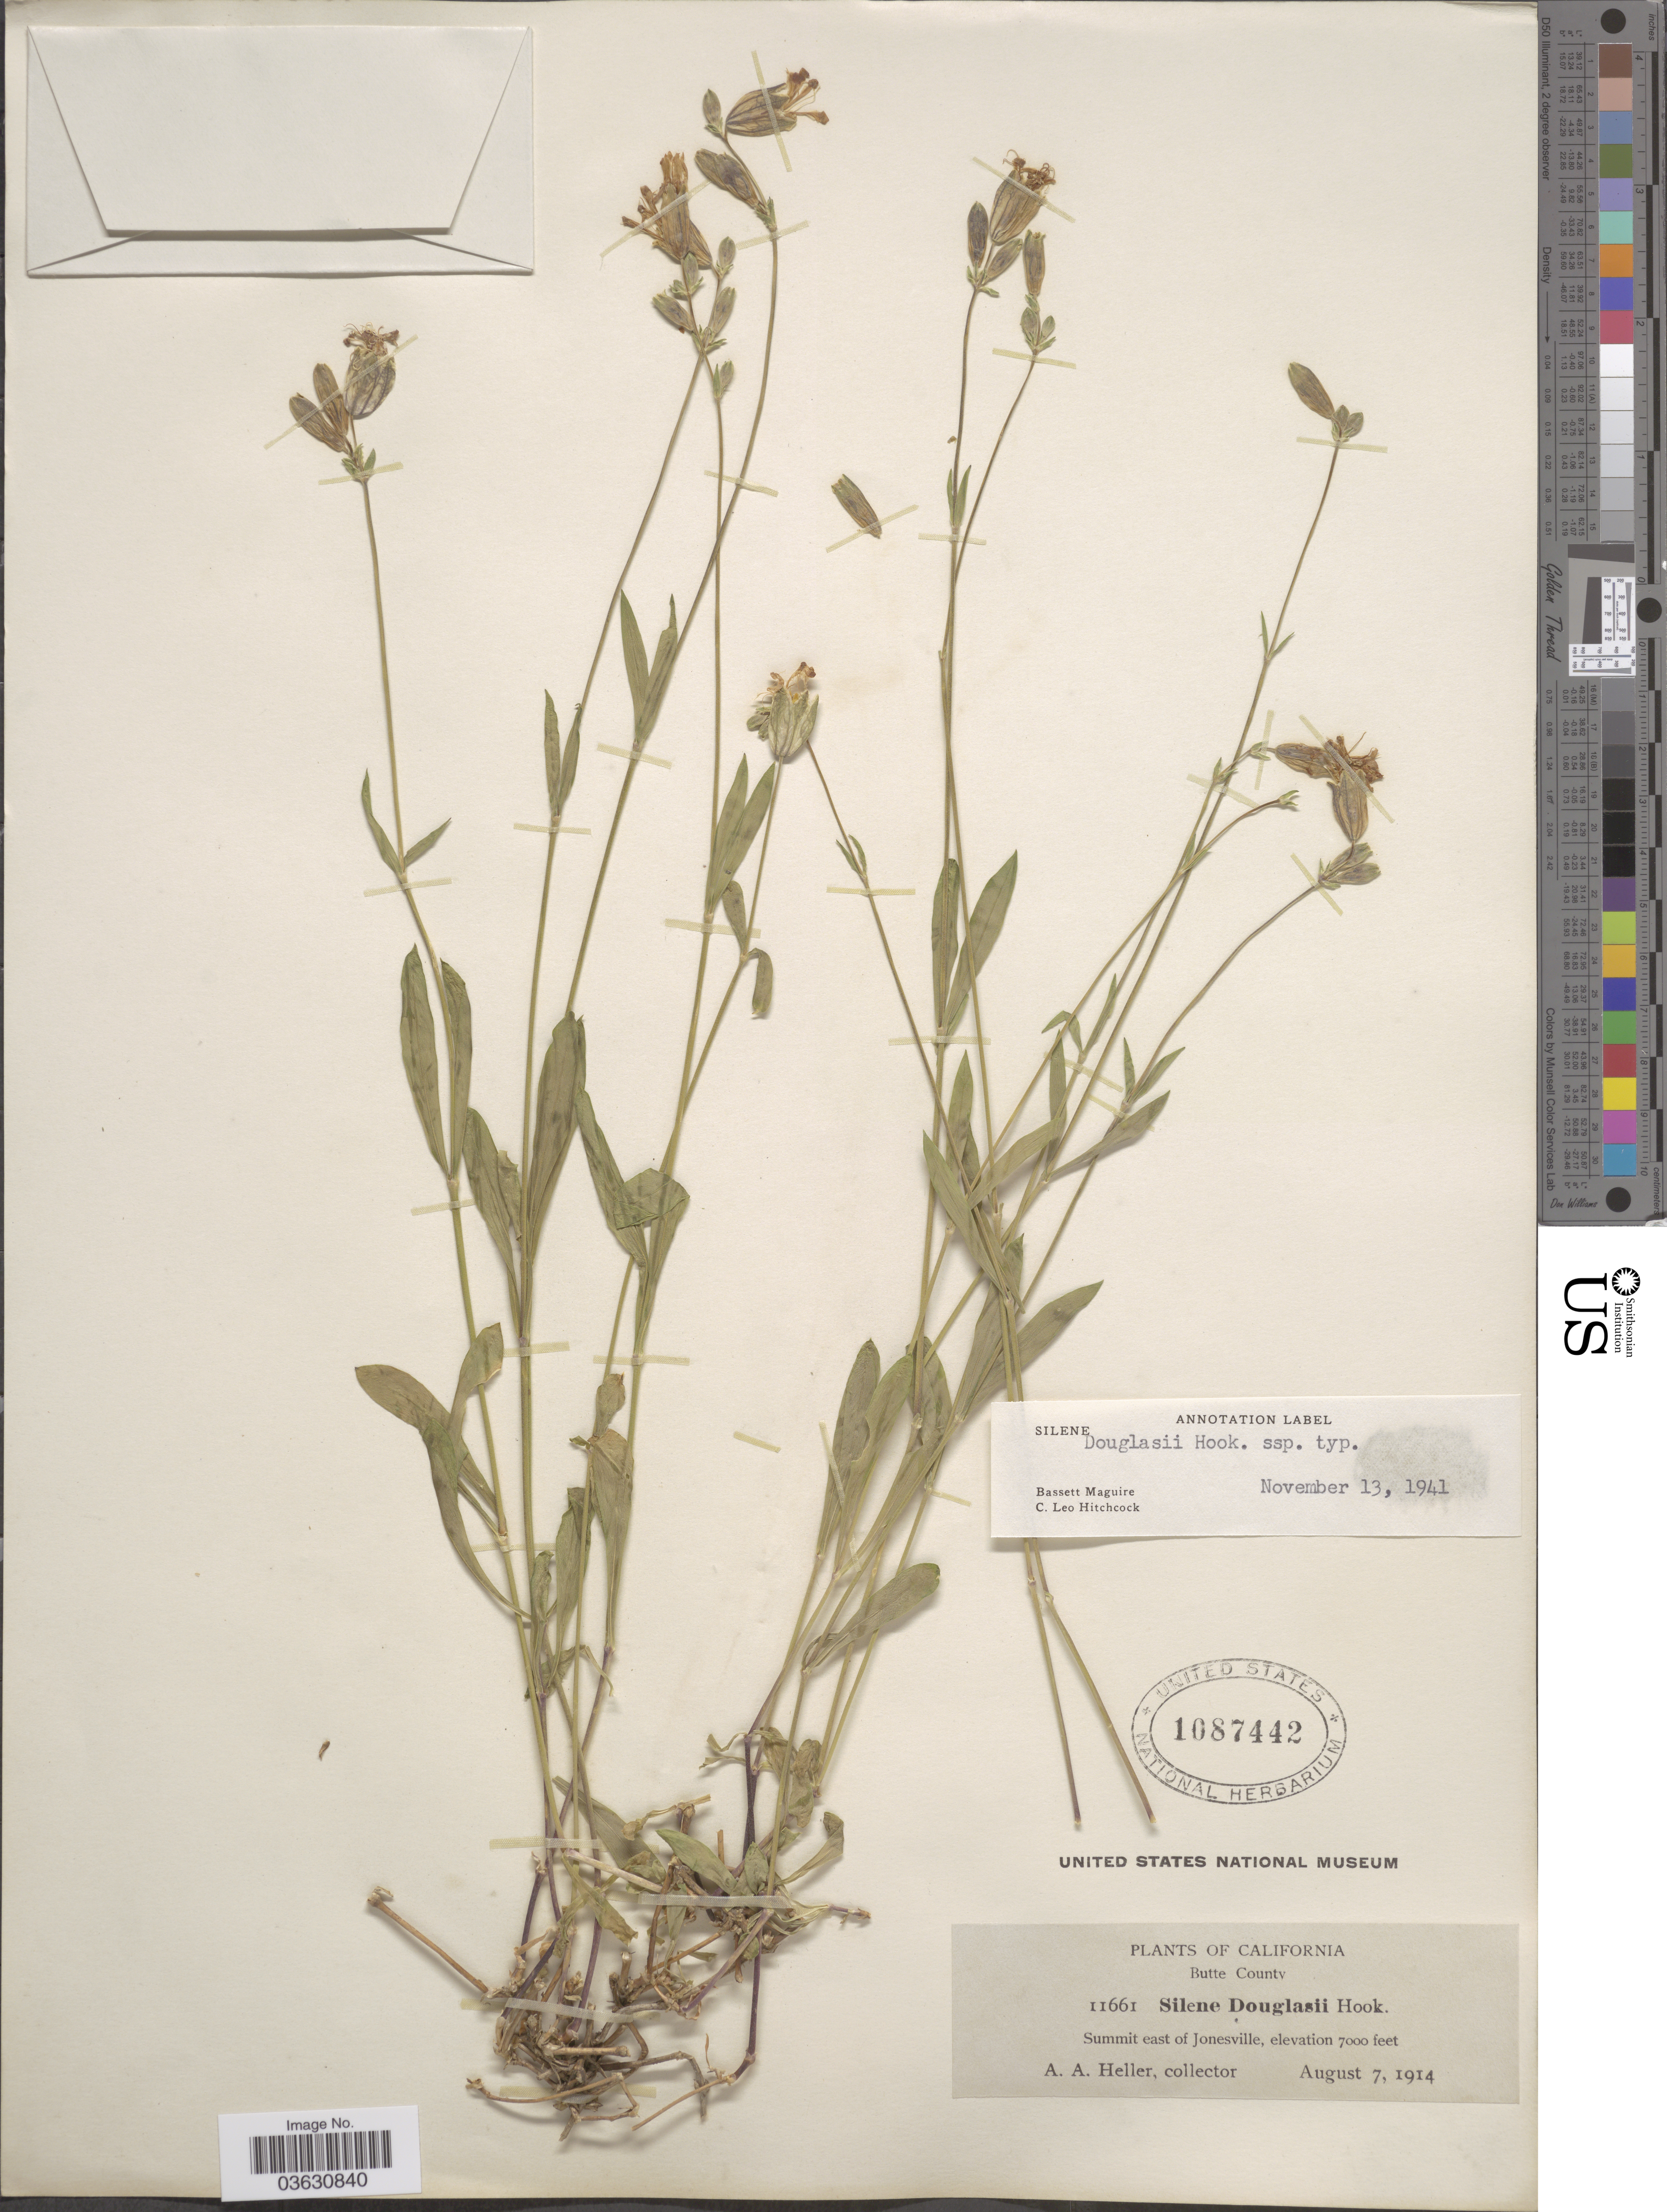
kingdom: Plantae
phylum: Tracheophyta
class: Magnoliopsida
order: Caryophyllales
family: Caryophyllaceae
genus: Silene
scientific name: Silene douglasii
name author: Hook.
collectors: A. A. Heller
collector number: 11661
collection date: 1914-08-07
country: United States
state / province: California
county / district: Butte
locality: Butte County. Summit east of Jonesville.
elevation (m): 2134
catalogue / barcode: US 1087442